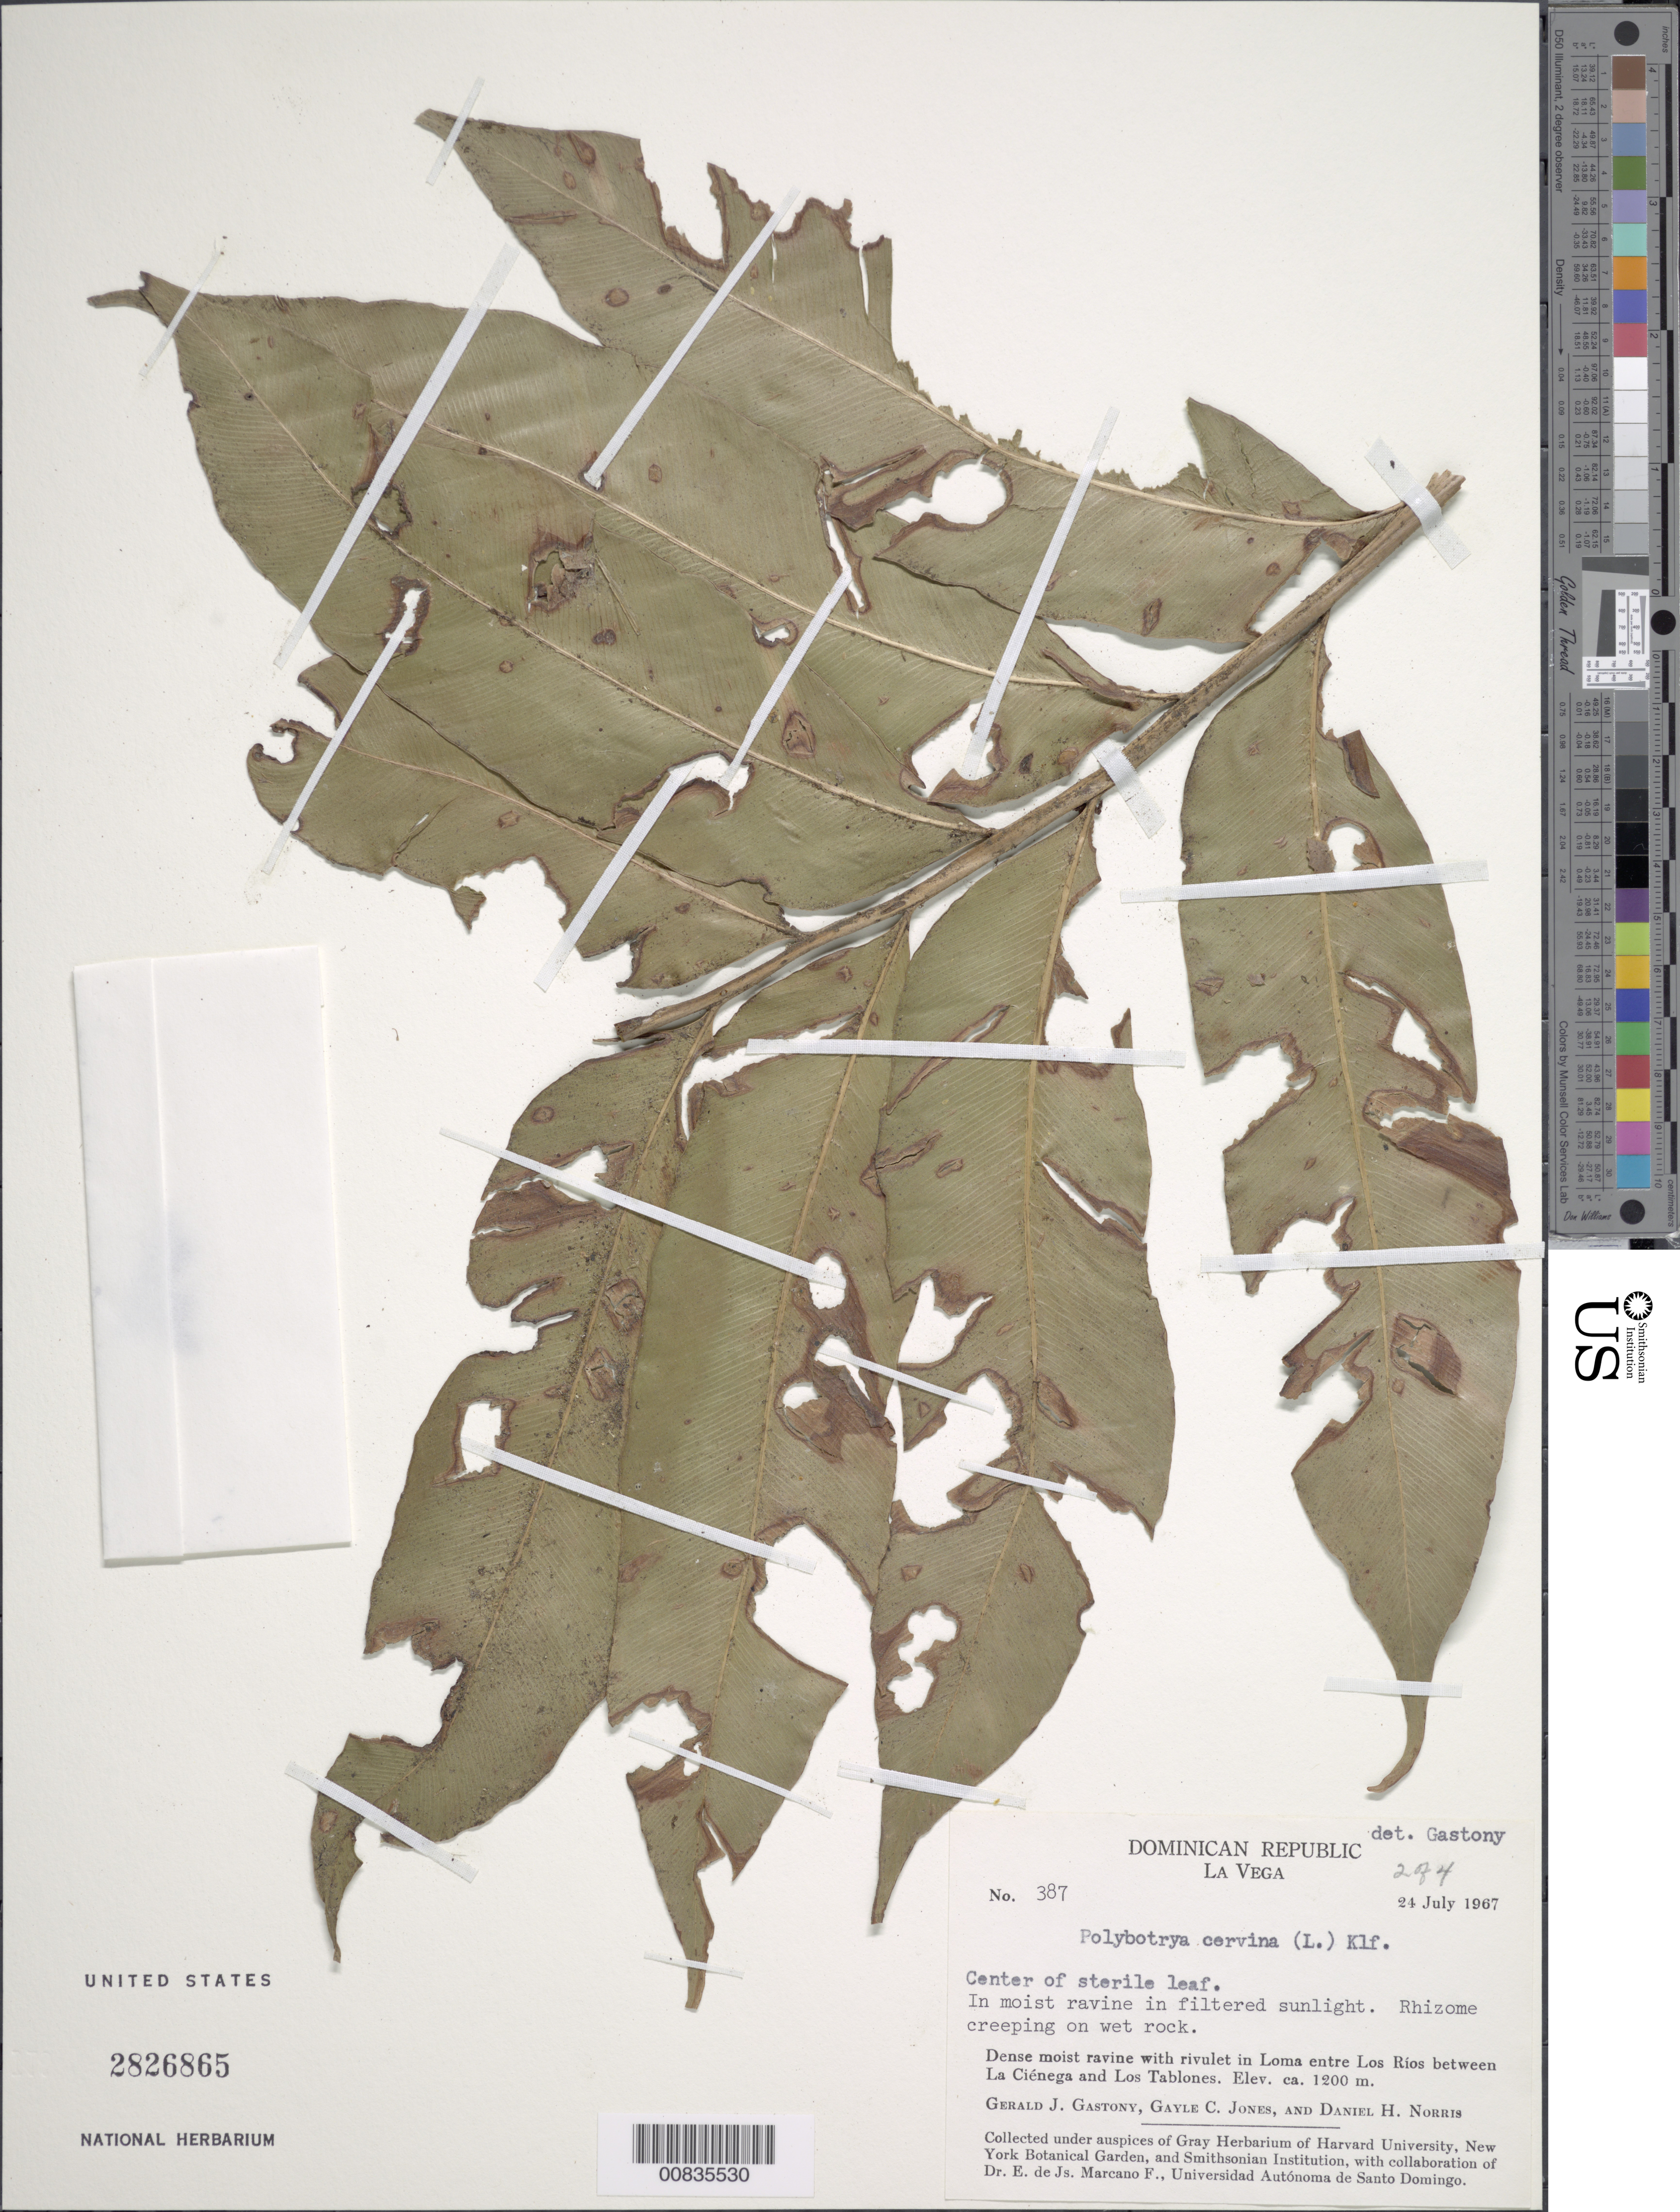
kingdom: Plantae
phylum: Tracheophyta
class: Polypodiopsida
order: Polypodiales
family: Dryopteridaceae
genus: Olfersia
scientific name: Olfersia cervina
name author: (L.) Kunze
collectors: G. Gastony, G. C. Jones & D. H. Norris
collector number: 387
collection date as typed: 24 Jul 1967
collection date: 1967-07-24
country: Dominican Republic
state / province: La Vega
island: Hispaniola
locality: Loma entre Los Ríos between La Ciénega and Tablones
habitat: Dense moist ravine with rivulet, in filtered sunlight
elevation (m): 1200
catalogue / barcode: US 2826865